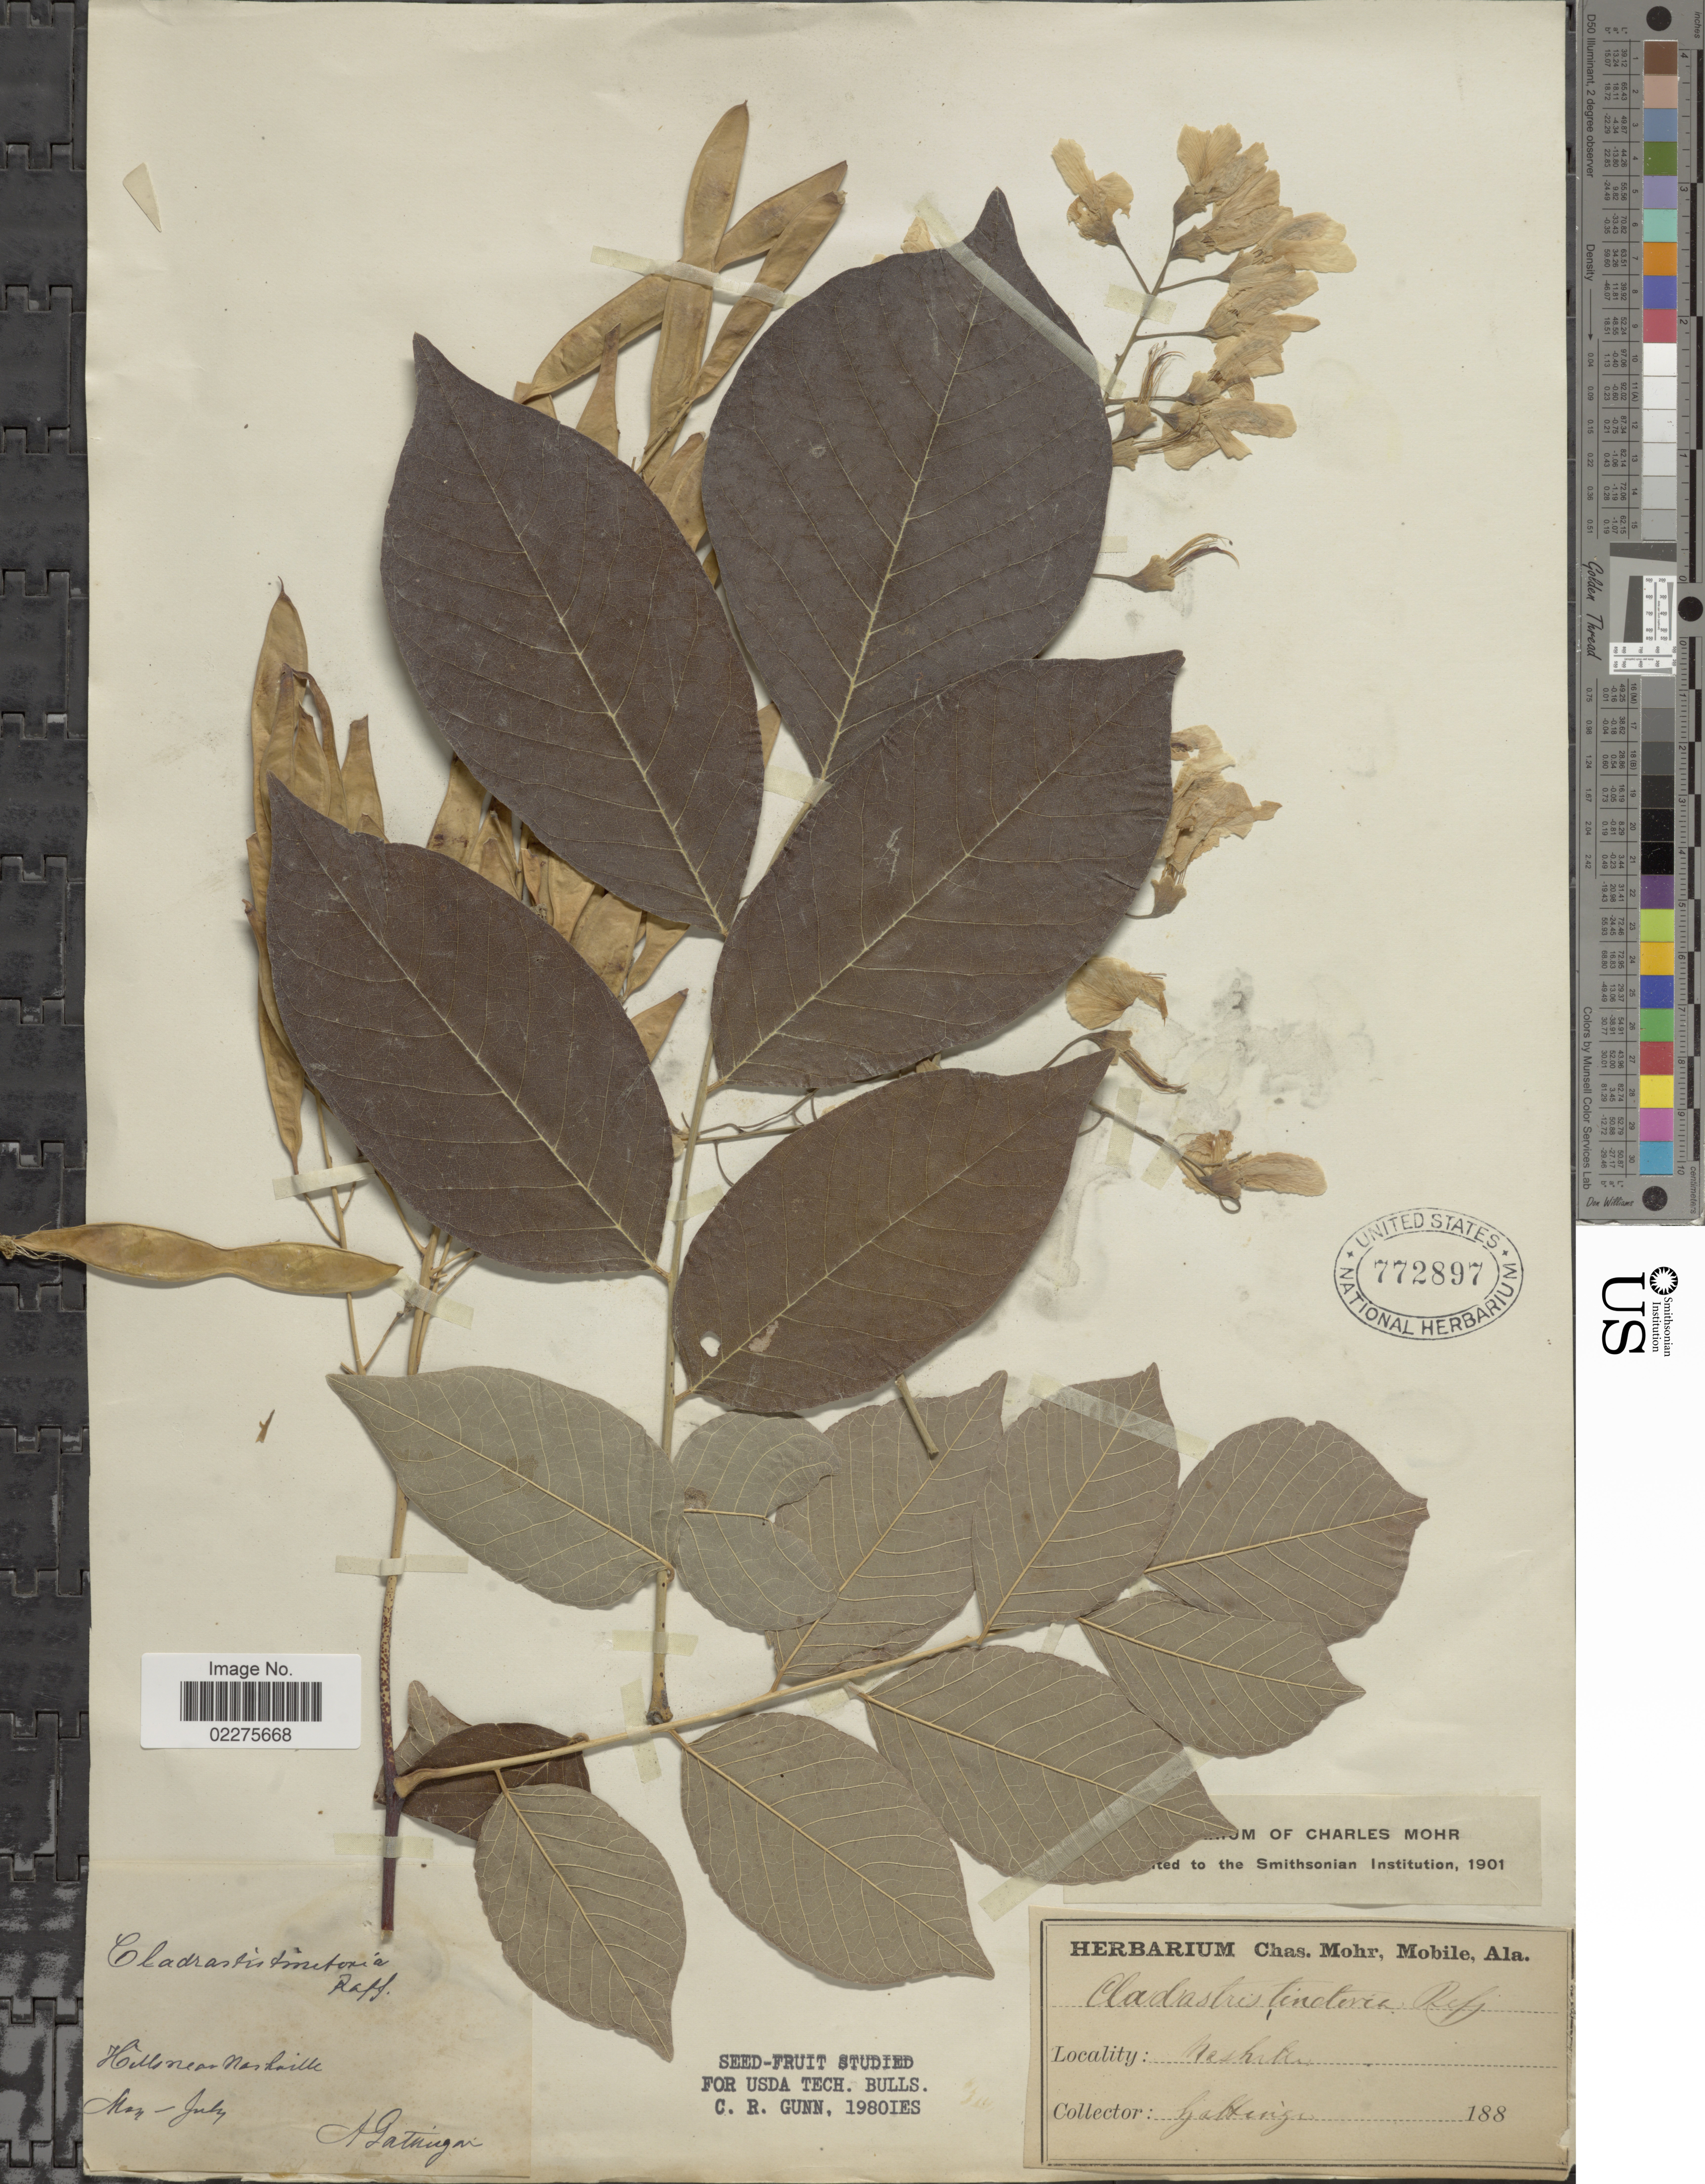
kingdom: Plantae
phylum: Tracheophyta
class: Magnoliopsida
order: Fabales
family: Fabaceae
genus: Cladrastis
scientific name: Cladrastis kentukea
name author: (Dum. Cours.) Rudd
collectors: A. Gattinger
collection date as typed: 188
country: United States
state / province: Tennessee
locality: Hills near Nashville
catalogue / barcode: US 772897